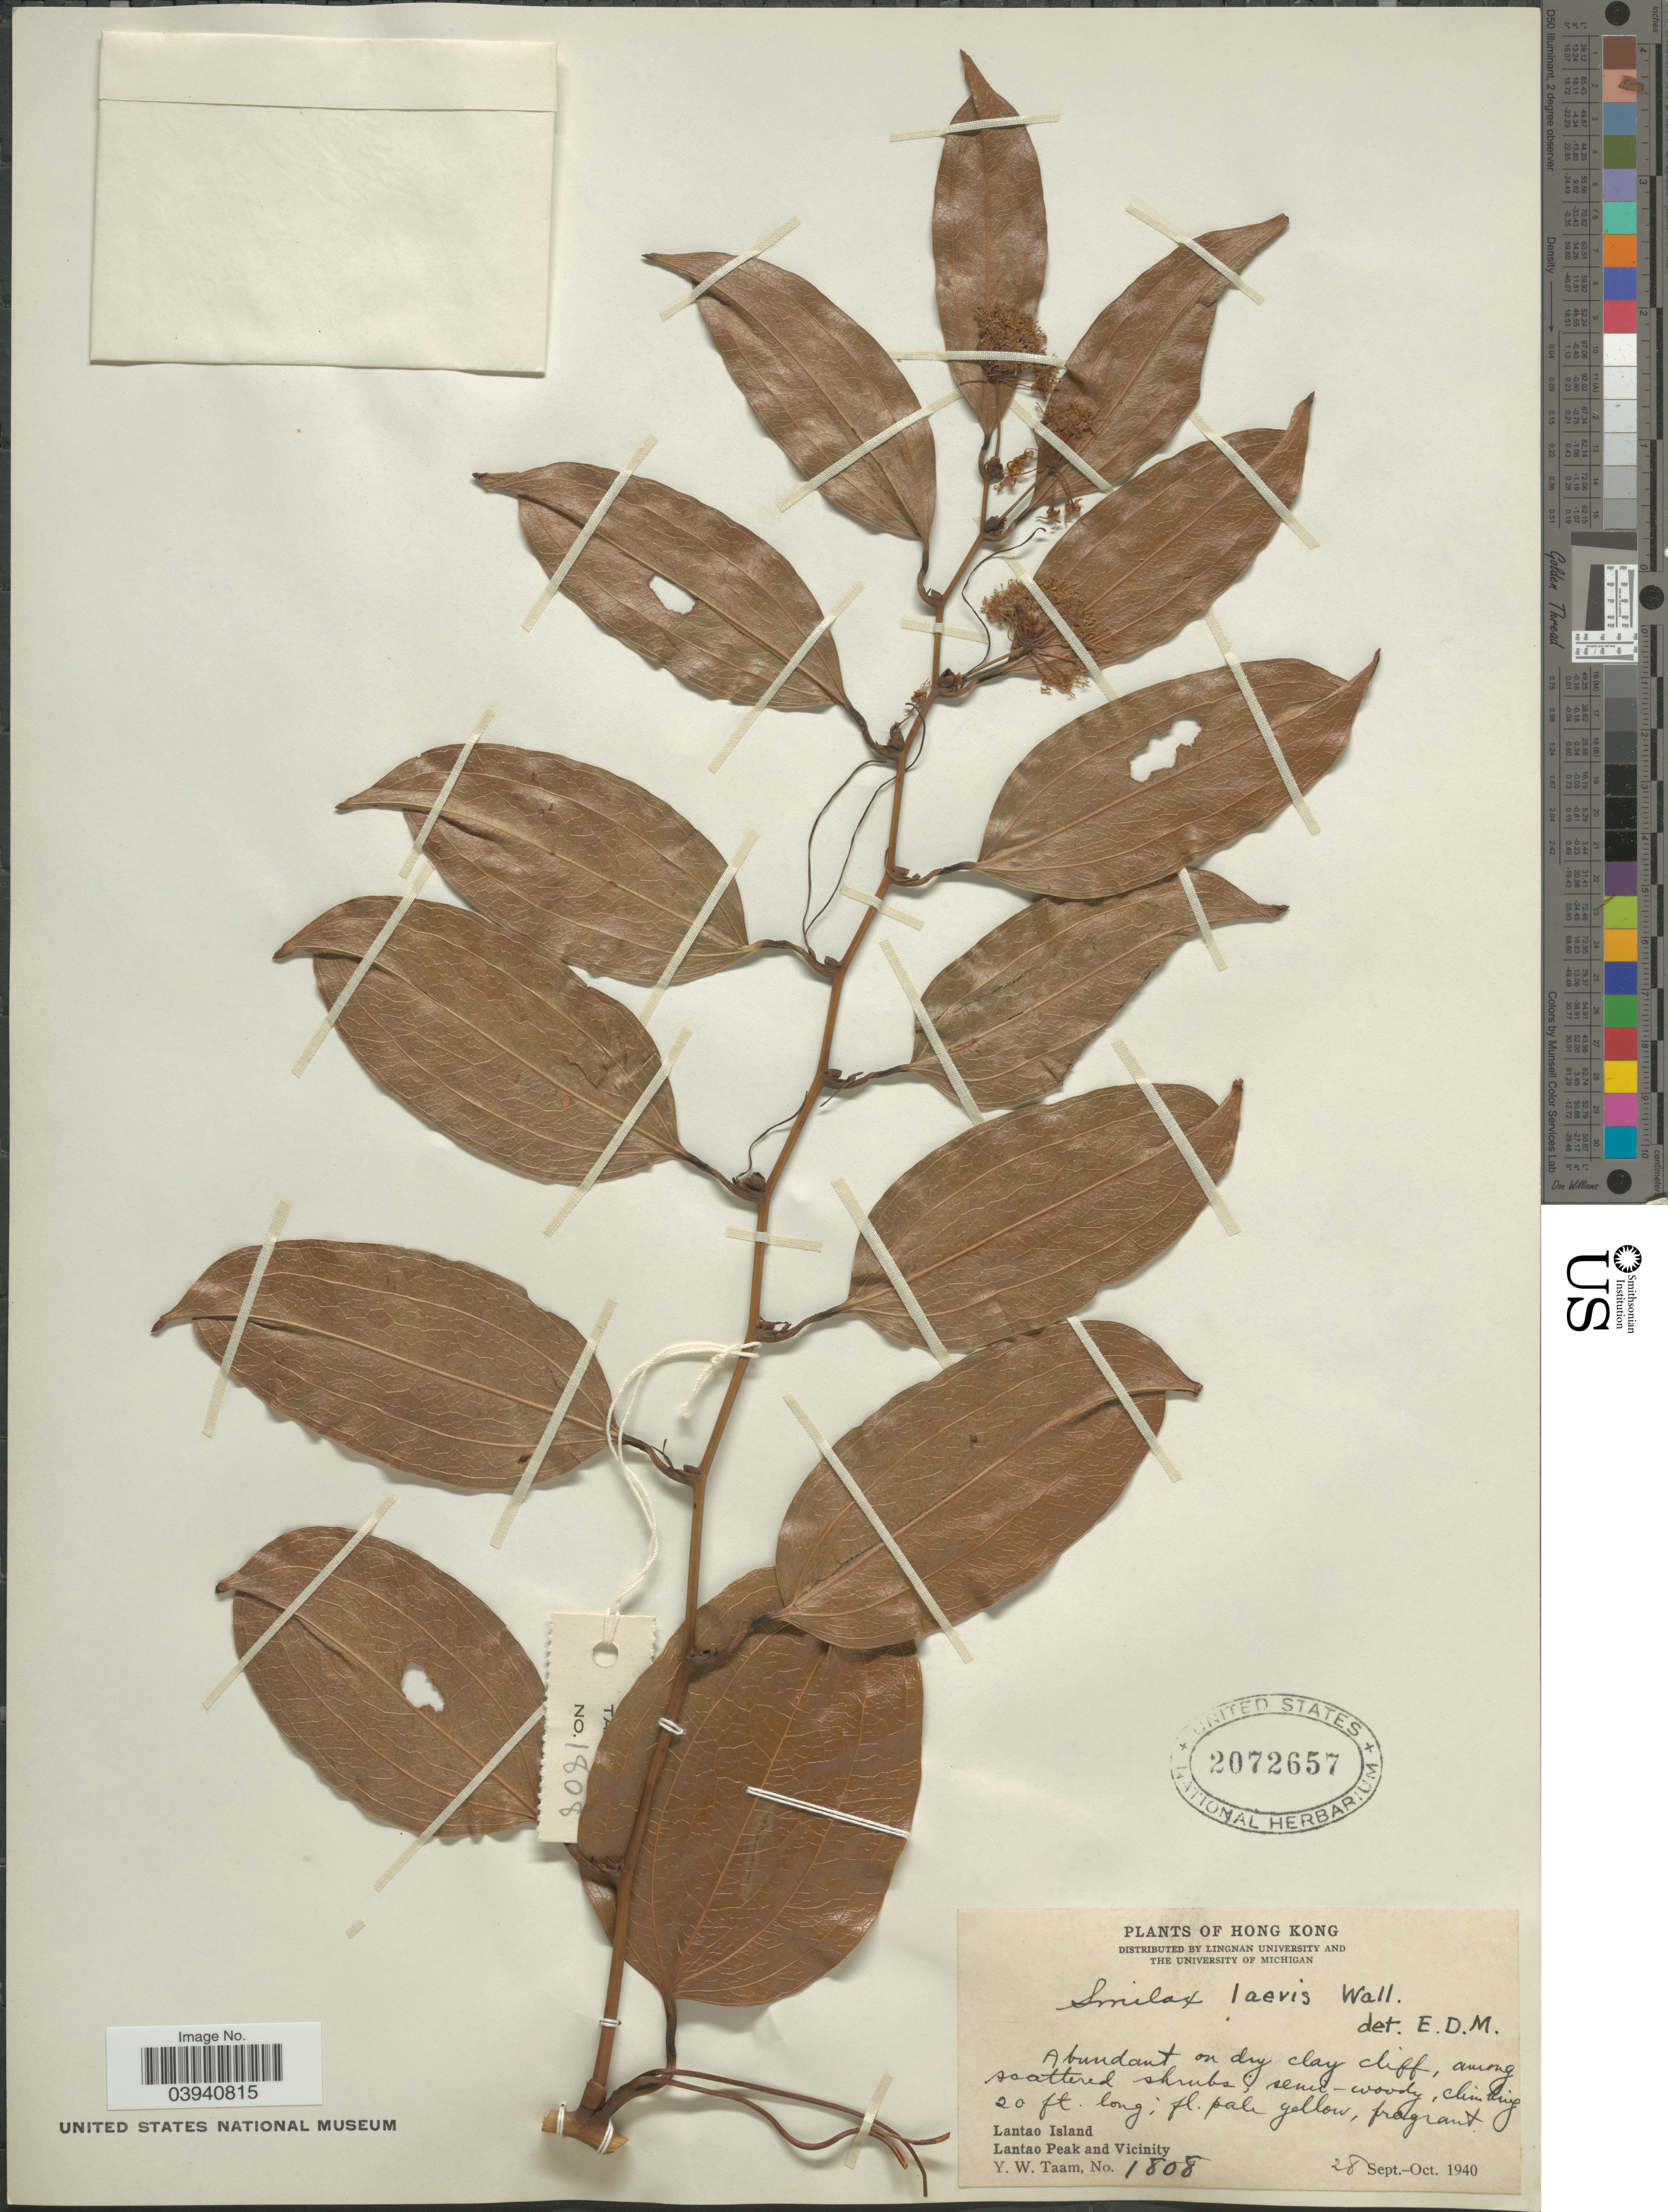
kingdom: Plantae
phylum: Tracheophyta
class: Liliopsida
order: Liliales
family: Smilacaceae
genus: Smilax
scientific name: Smilax laevis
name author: Wall. ex A. DC.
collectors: Y. W. Taam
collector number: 1808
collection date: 1940-09-28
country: China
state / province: Hong Kong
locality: Lantao Island. Lantao Peak and Vicinity.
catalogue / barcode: US 2072657